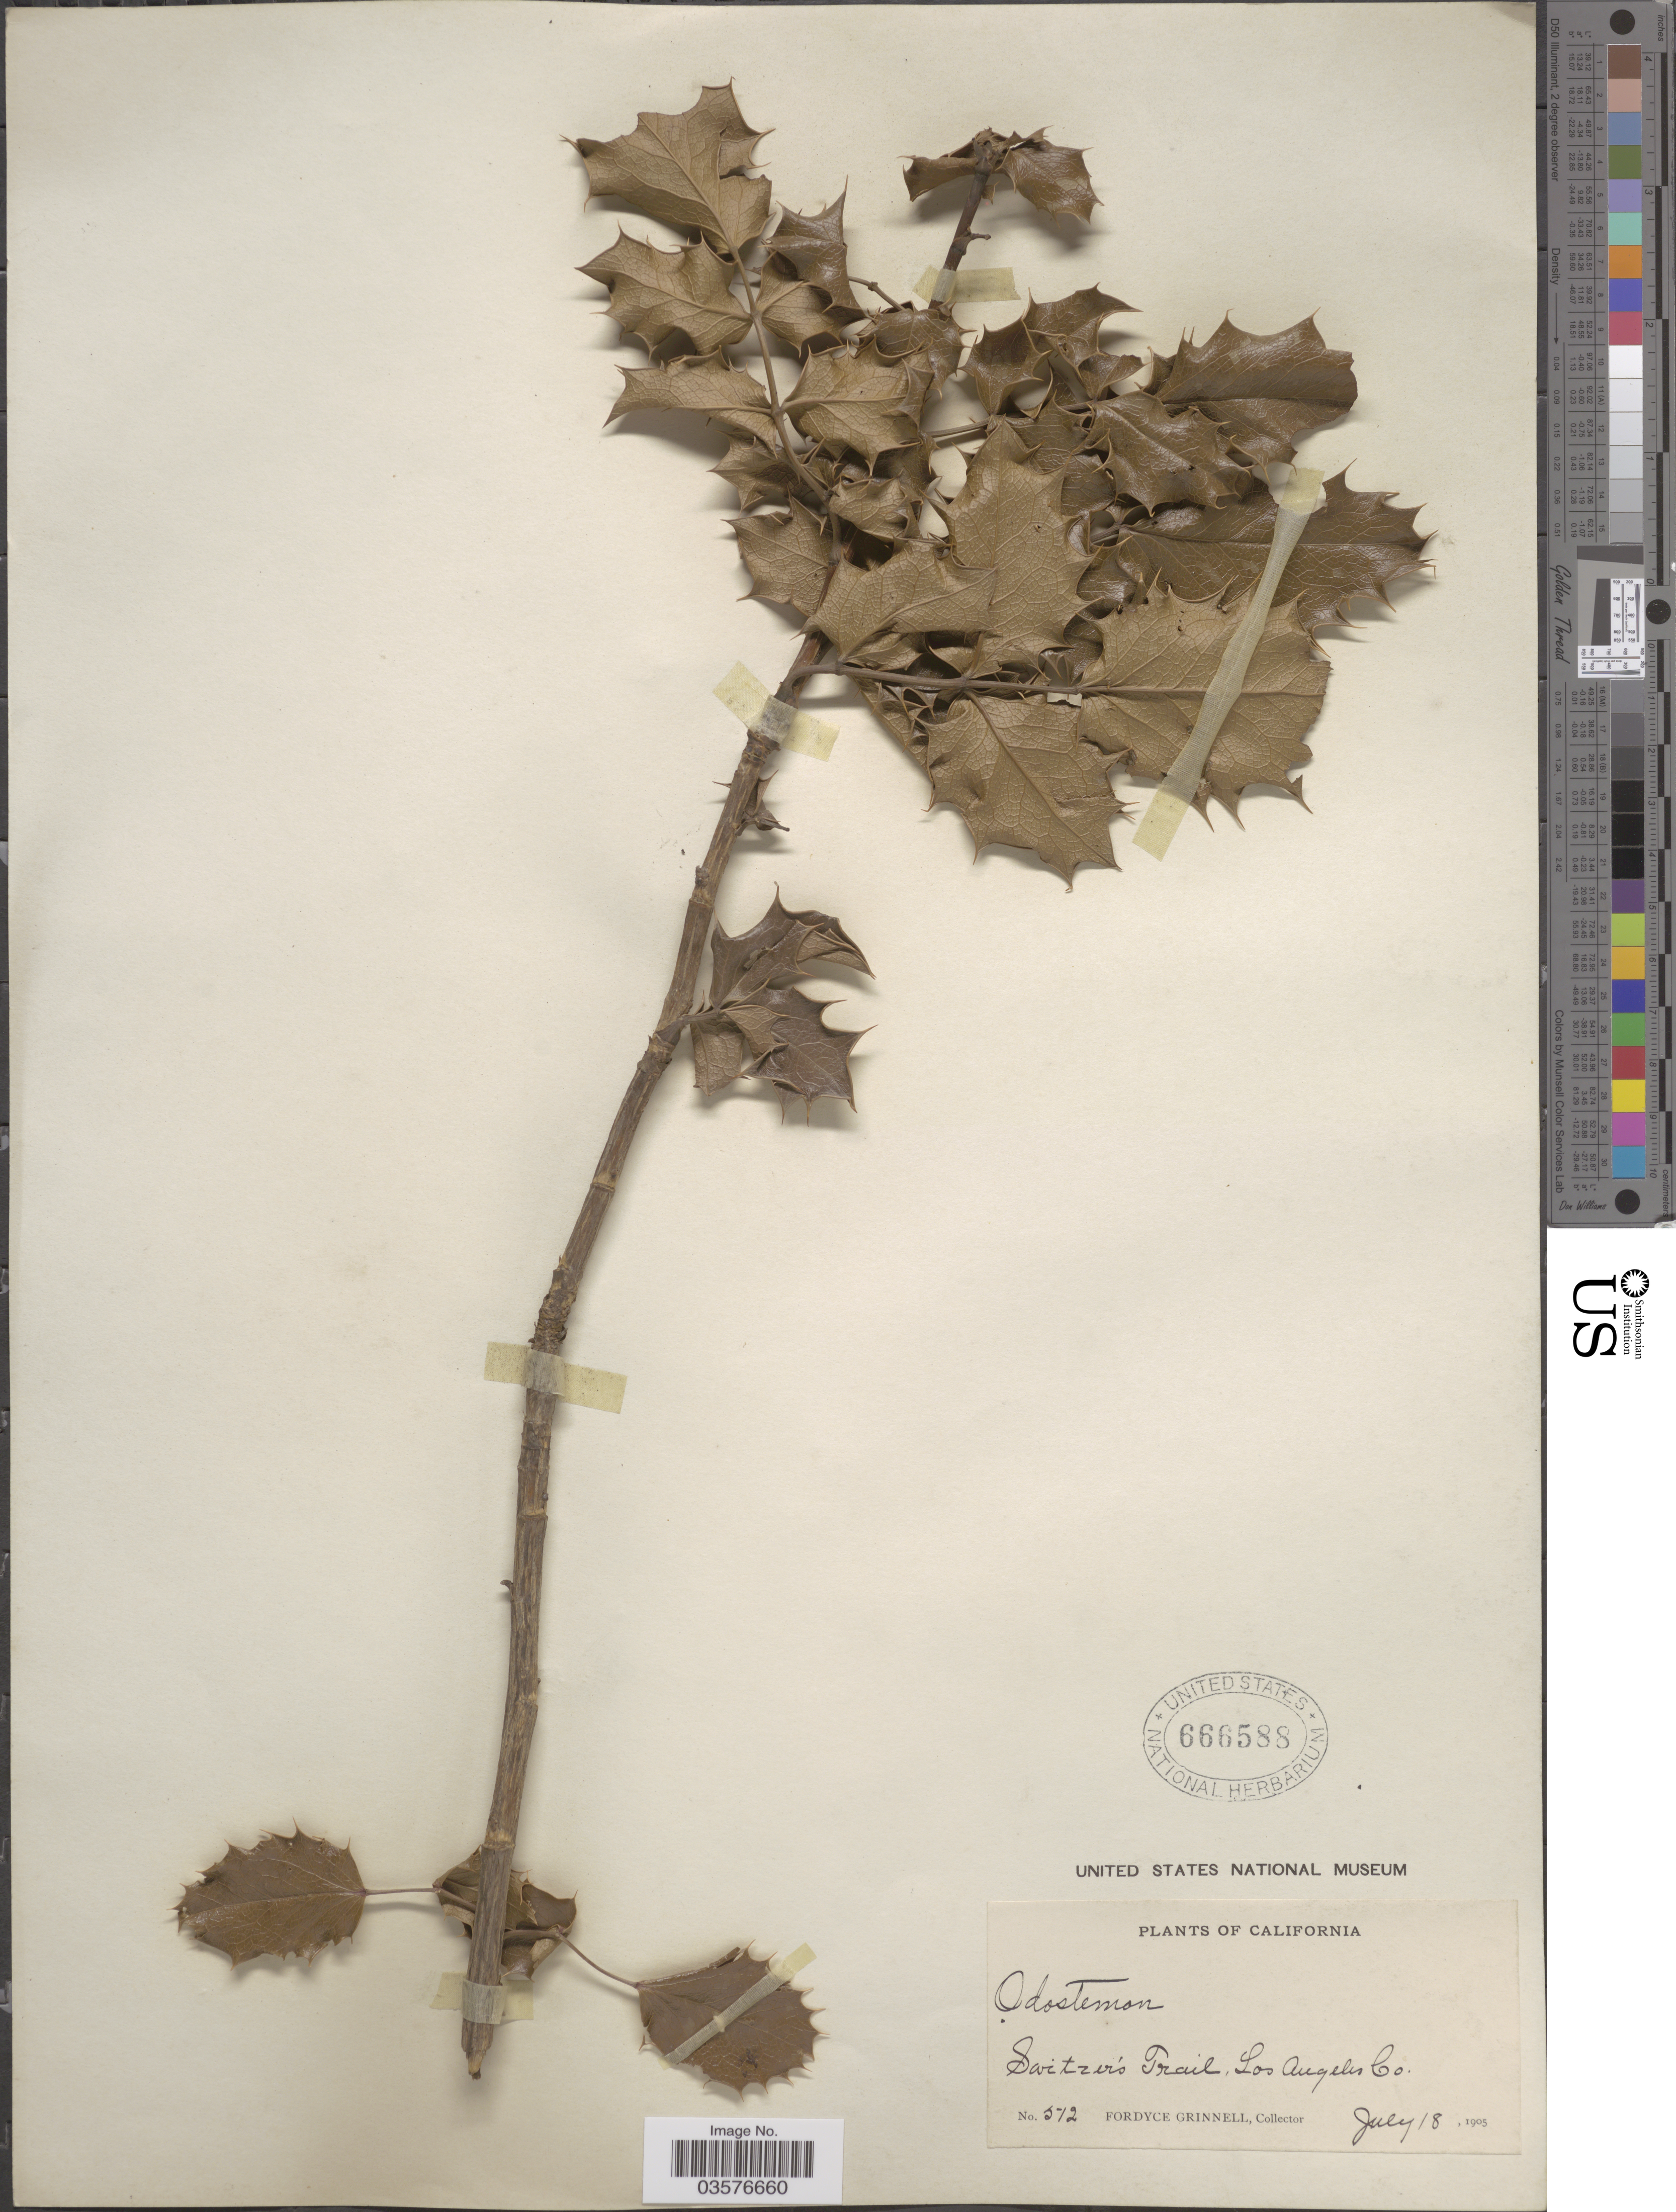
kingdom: Plantae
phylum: Tracheophyta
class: Magnoliopsida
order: Ranunculales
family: Berberidaceae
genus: Mahonia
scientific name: Mahonia pinnata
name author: (Lag.) Fedde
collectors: F. Grinnell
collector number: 512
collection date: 1905-07-18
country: United States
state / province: California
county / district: Los Angeles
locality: Switzer's Trail, Los Angeles Co.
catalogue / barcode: US 666588